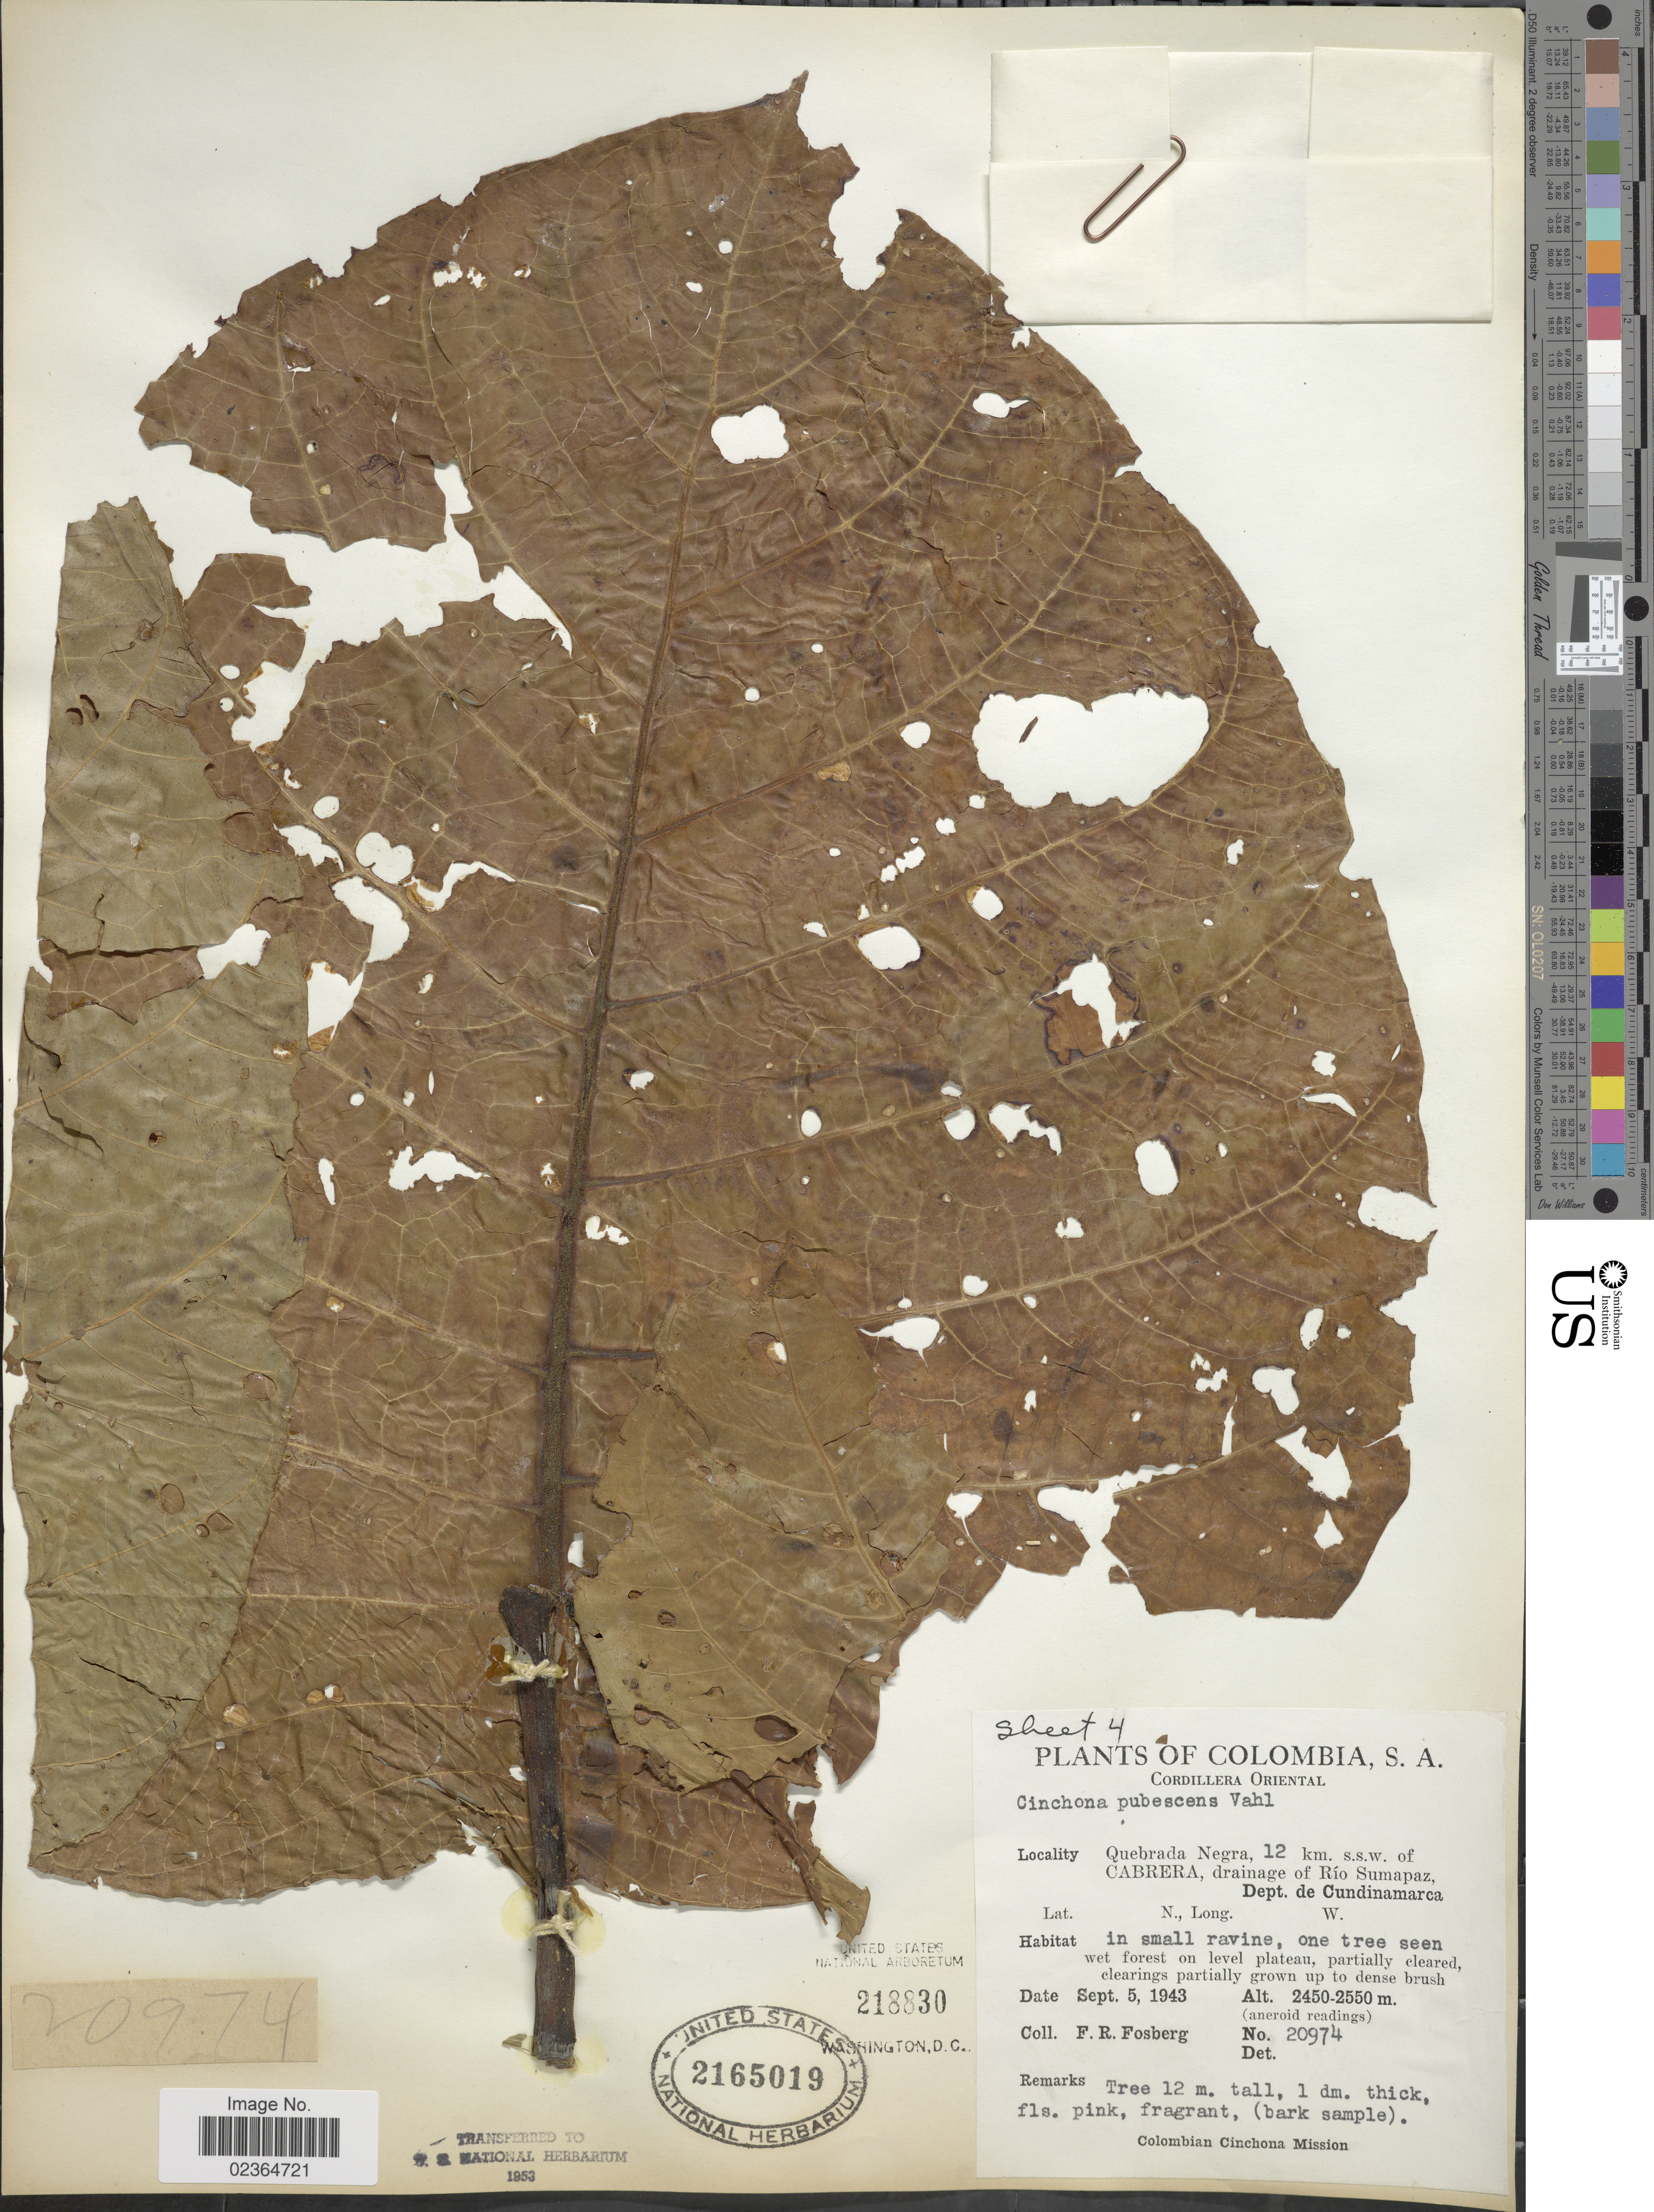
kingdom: Plantae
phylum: Tracheophyta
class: Magnoliopsida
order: Gentianales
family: Rubiaceae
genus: Cinchona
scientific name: Cinchona pubescens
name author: Vahl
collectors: F. R. Fosberg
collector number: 20974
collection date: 1943-09-05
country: Colombia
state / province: Cundinamarca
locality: Cordillera Oriental. Quebrada Negra, 12 km. s.s.w. of Cabrera, drainage of Río Sumapaz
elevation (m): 2450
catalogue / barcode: US 2165019